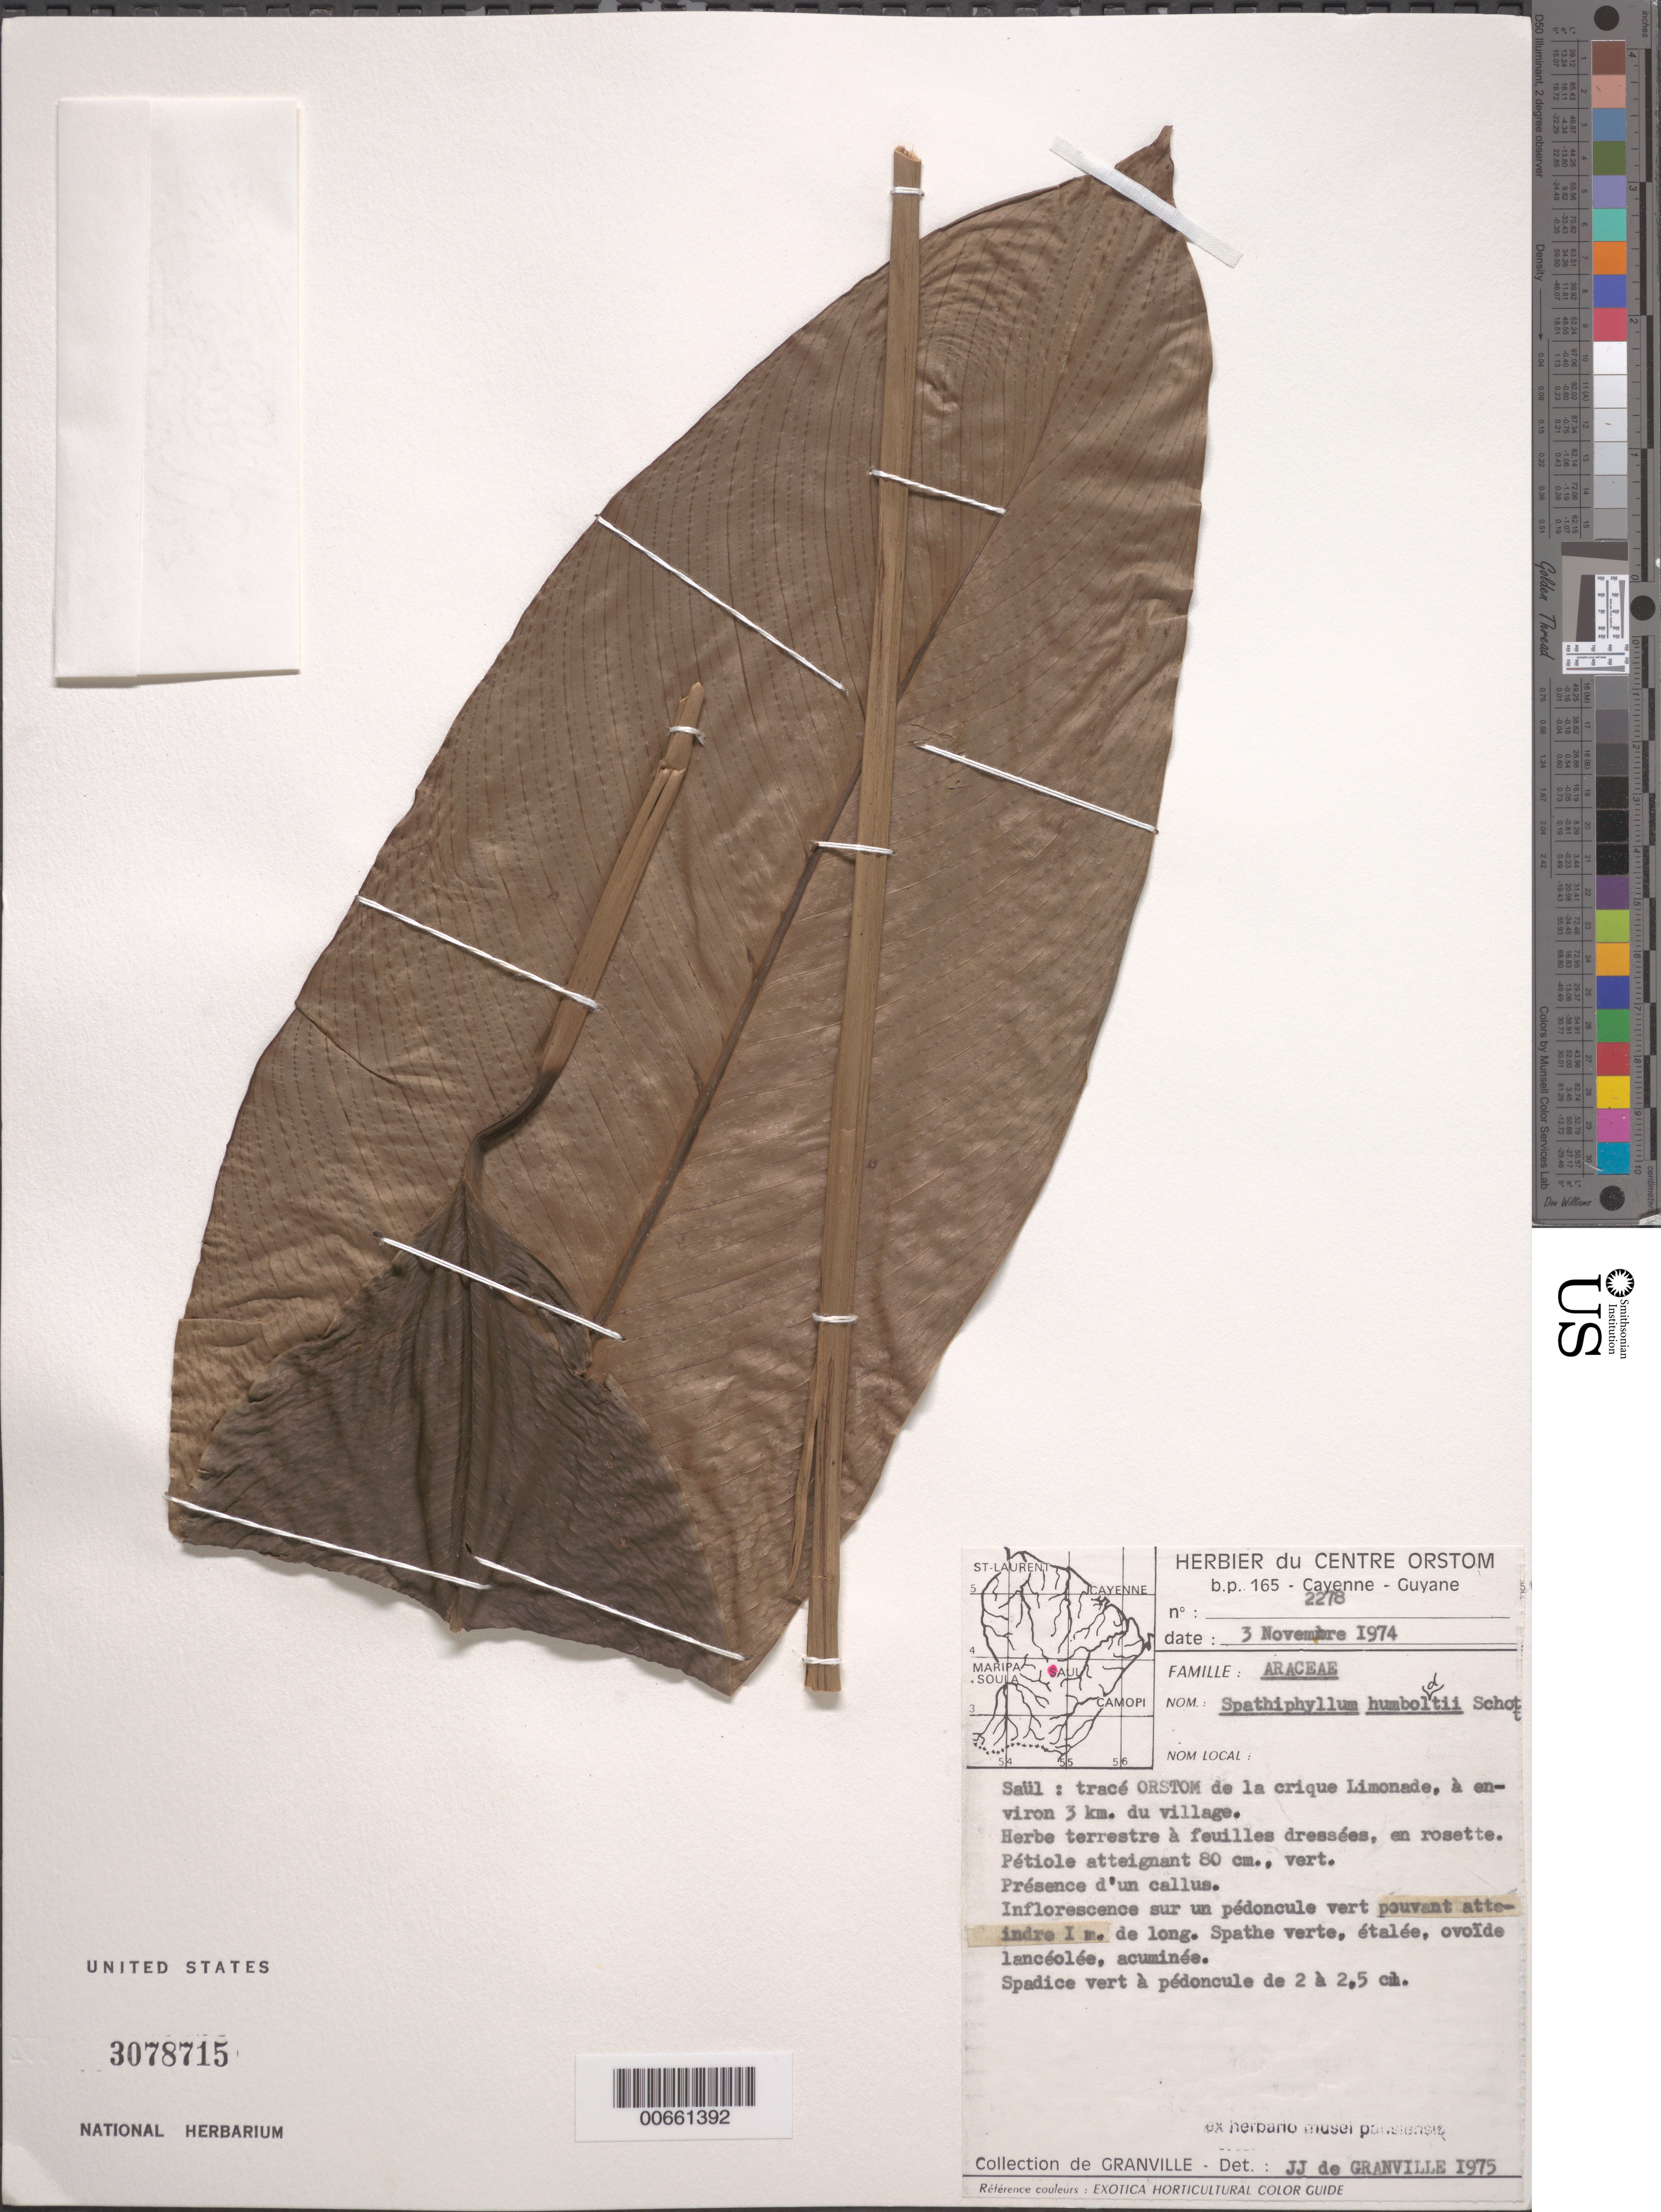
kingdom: Plantae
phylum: Tracheophyta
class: Liliopsida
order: Alismatales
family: Araceae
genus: Spathiphyllum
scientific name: Spathiphyllum humboldtii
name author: Schott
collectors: J.-J. de Granville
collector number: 2278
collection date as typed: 3-Nov-74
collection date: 1974-11-03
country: French Guiana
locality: Saül, ORSTOM, Crique Limonade, 3 km from village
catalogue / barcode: US 3078715